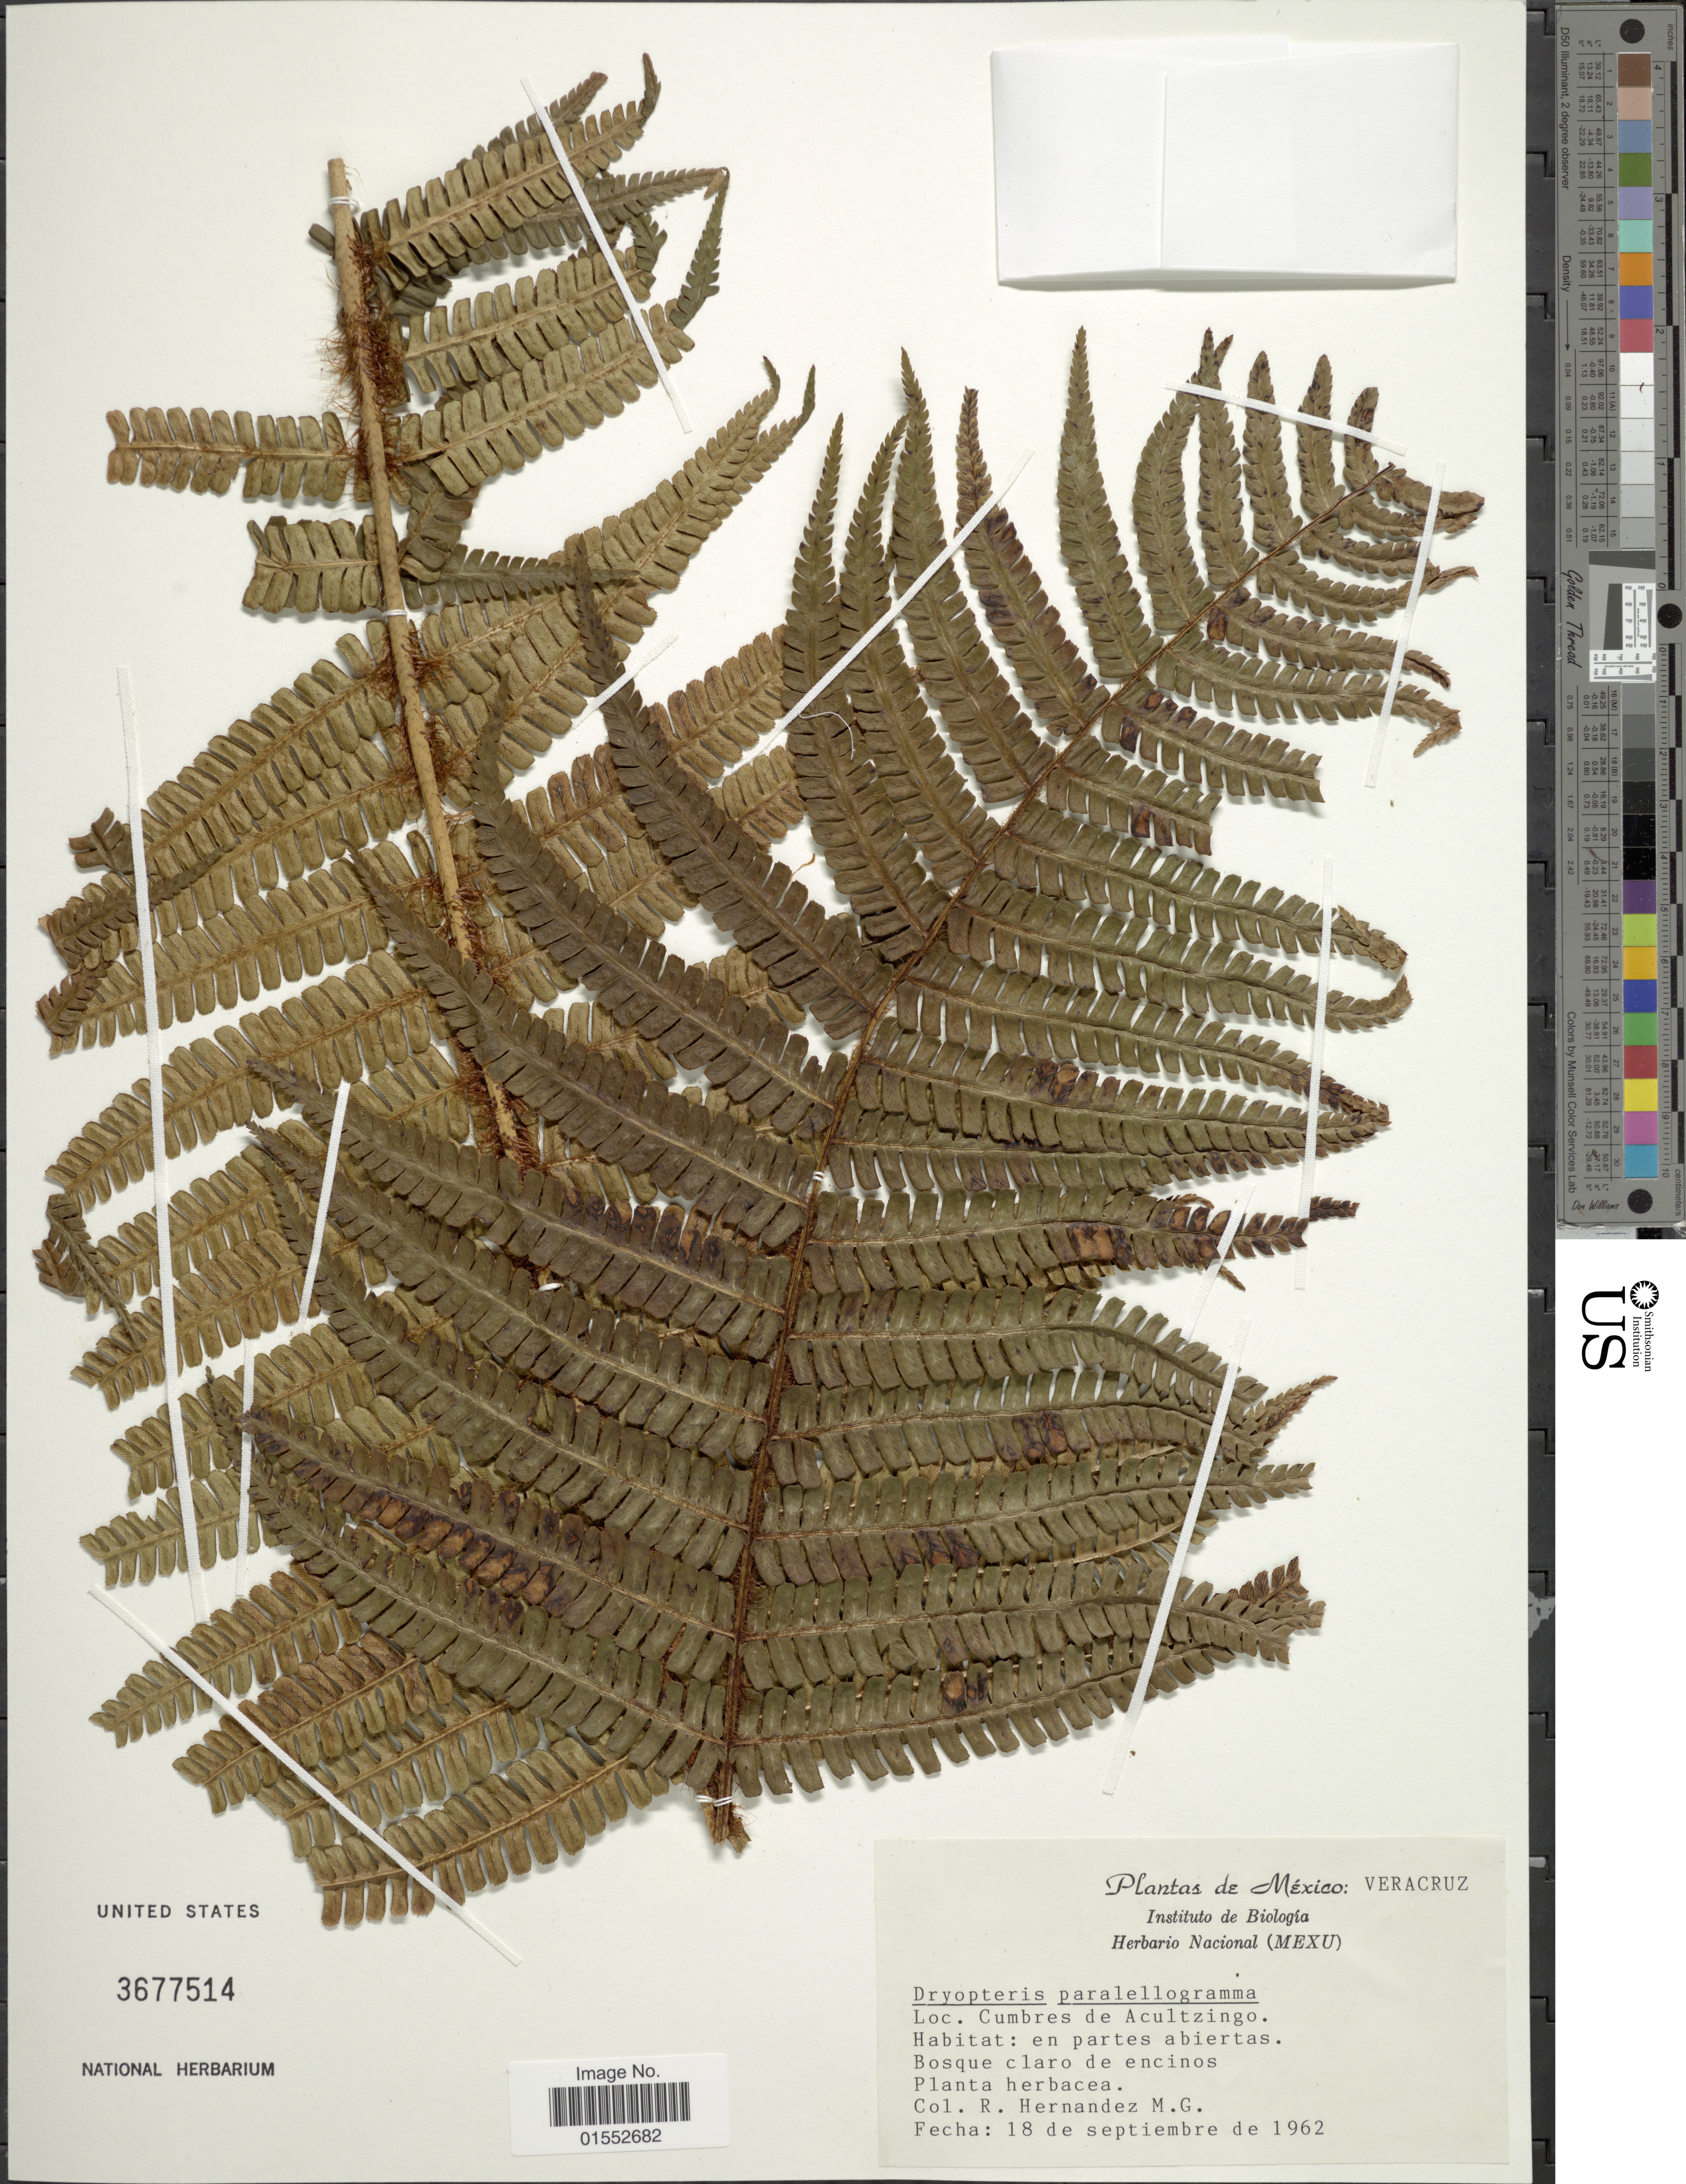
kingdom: Plantae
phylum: Tracheophyta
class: Polypodiopsida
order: Polypodiales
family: Dryopteridaceae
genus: Dryopteris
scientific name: Dryopteris wallichiana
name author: (Spreng.) Hyl.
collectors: R. Hernandez M.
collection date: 1962-09-18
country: Mexico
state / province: Veracruz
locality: Cumbres de Acultzingo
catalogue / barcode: US 3677514